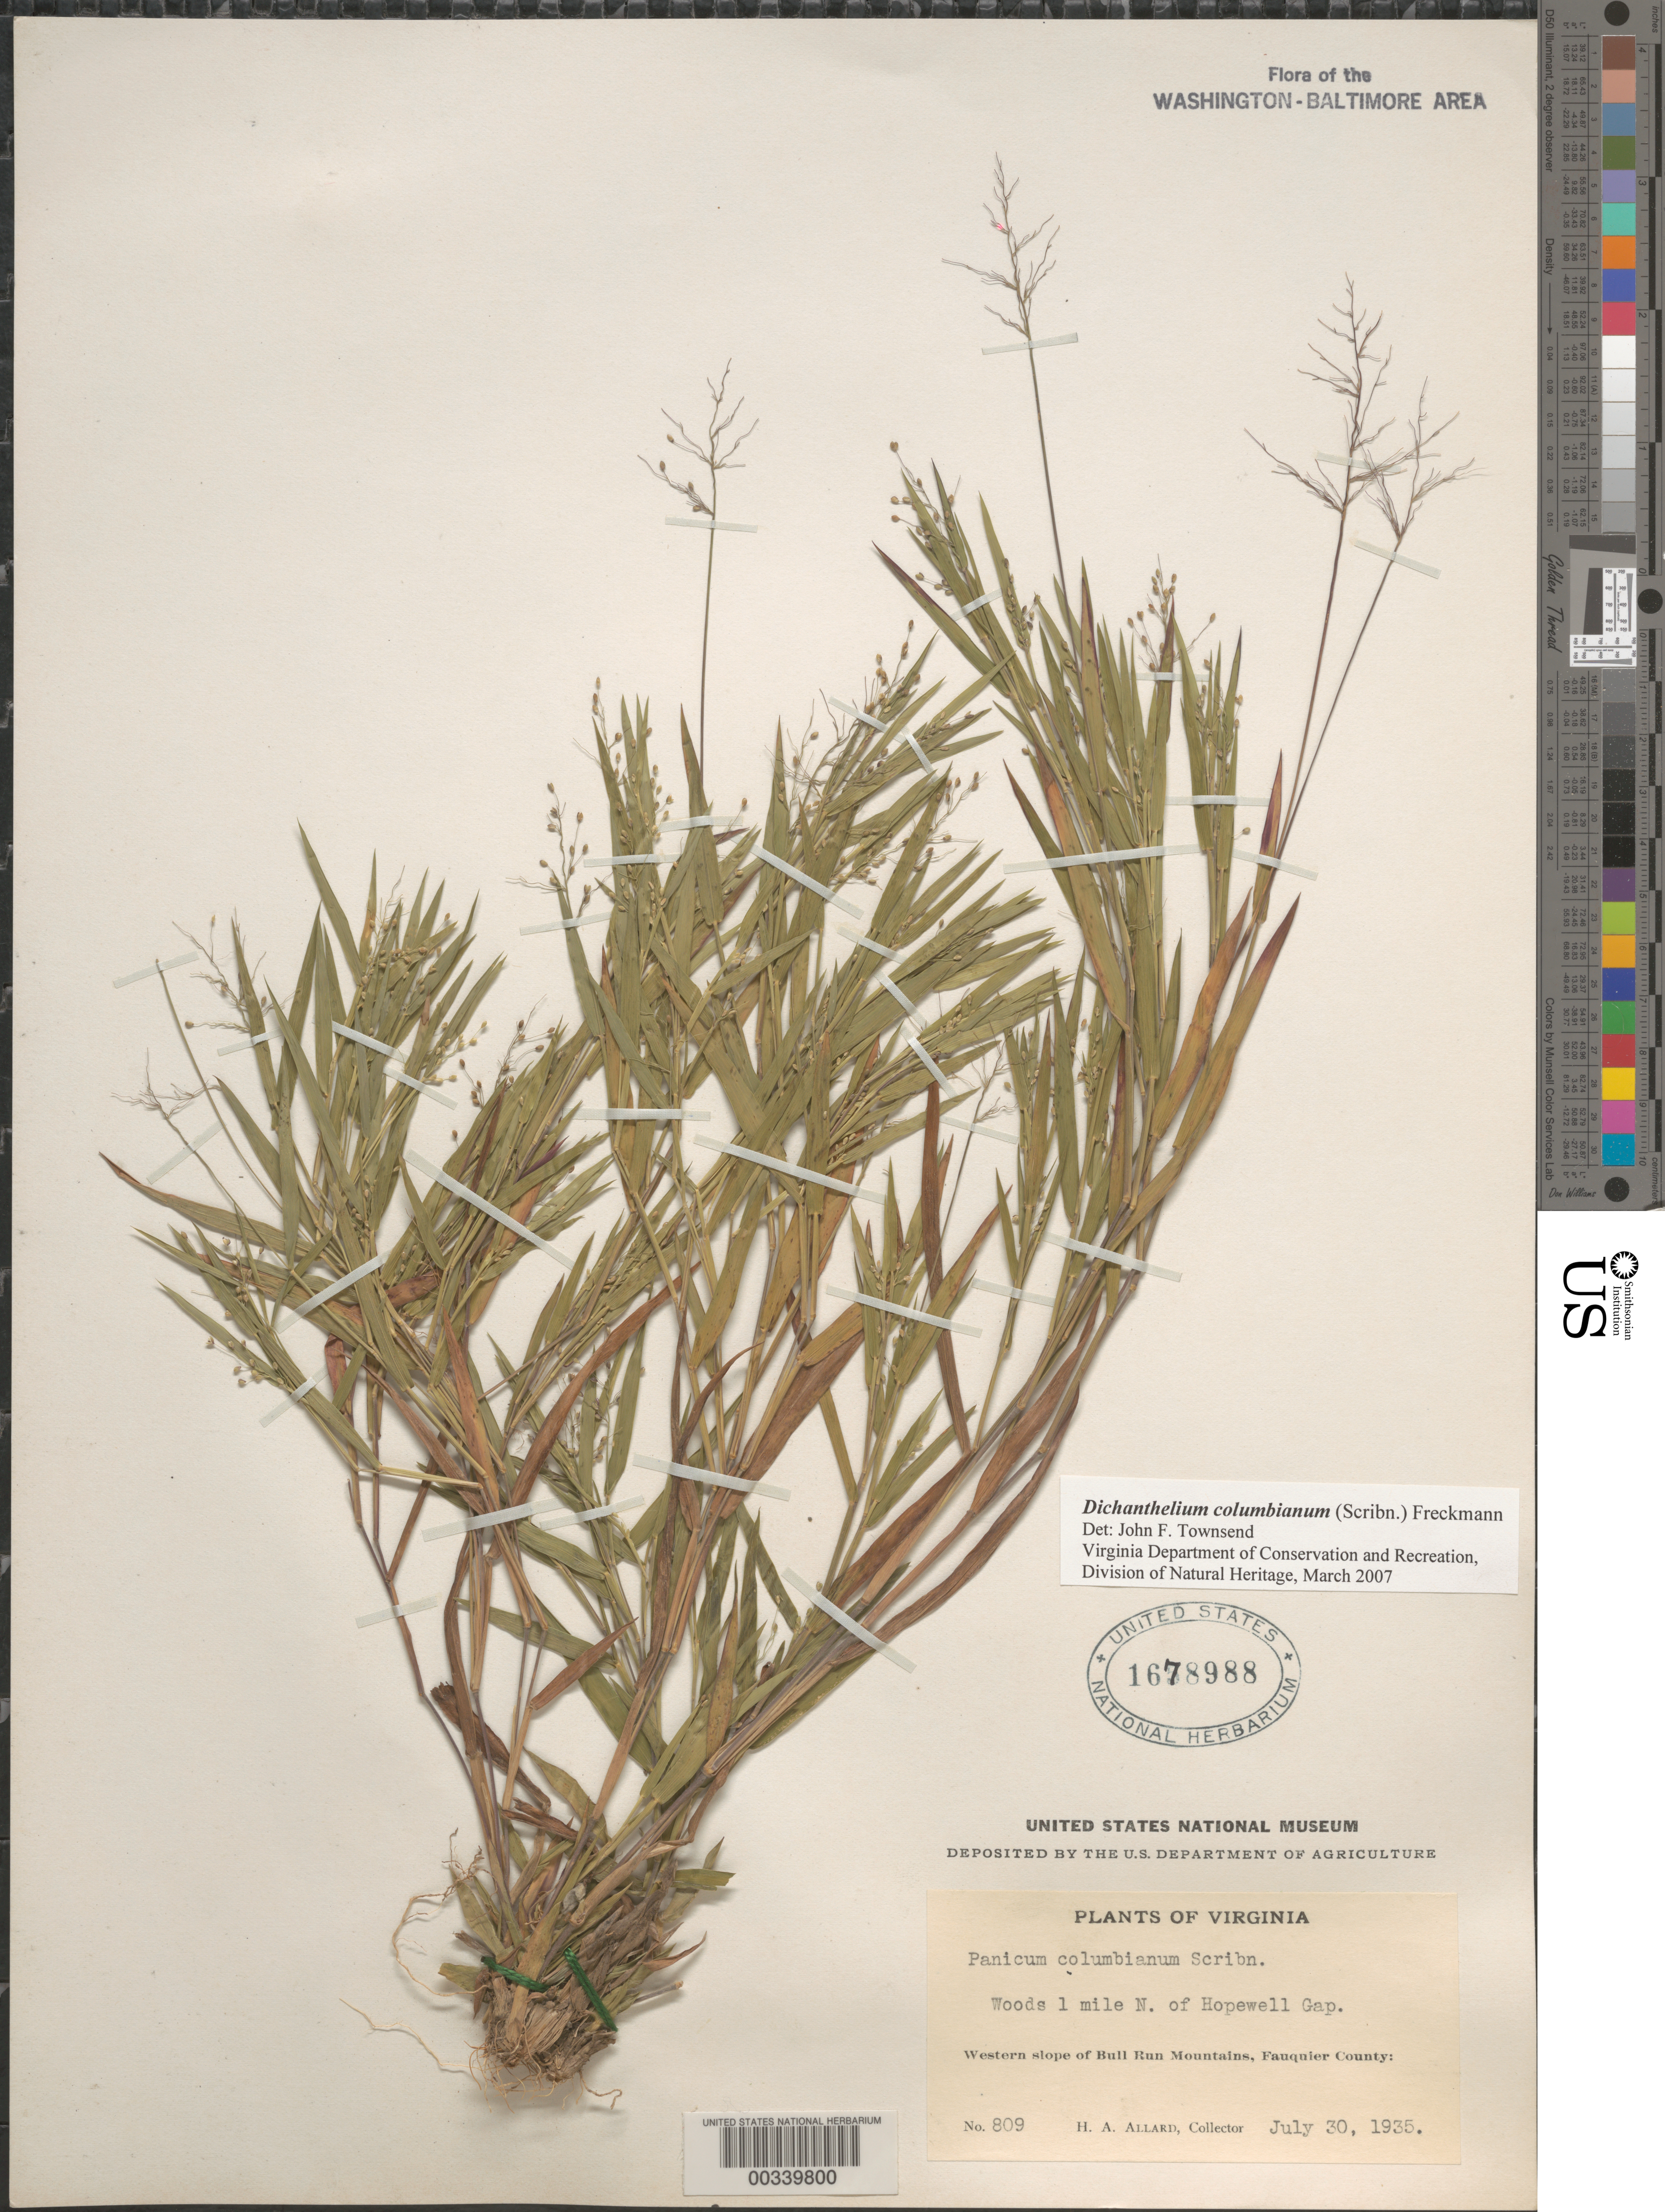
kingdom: Plantae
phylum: Tracheophyta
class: Liliopsida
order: Poales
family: Poaceae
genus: Dichanthelium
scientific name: Dichanthelium columbianum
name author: (Scribn.) Freckmann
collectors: H. A. Allard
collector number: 809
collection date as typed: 30 Jul 1935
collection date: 1935-07-30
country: United States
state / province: Virginia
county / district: Fauquier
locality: Bull Run Mountains, N of Hopewell Gap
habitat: Woods, western slope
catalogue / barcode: US 1678988